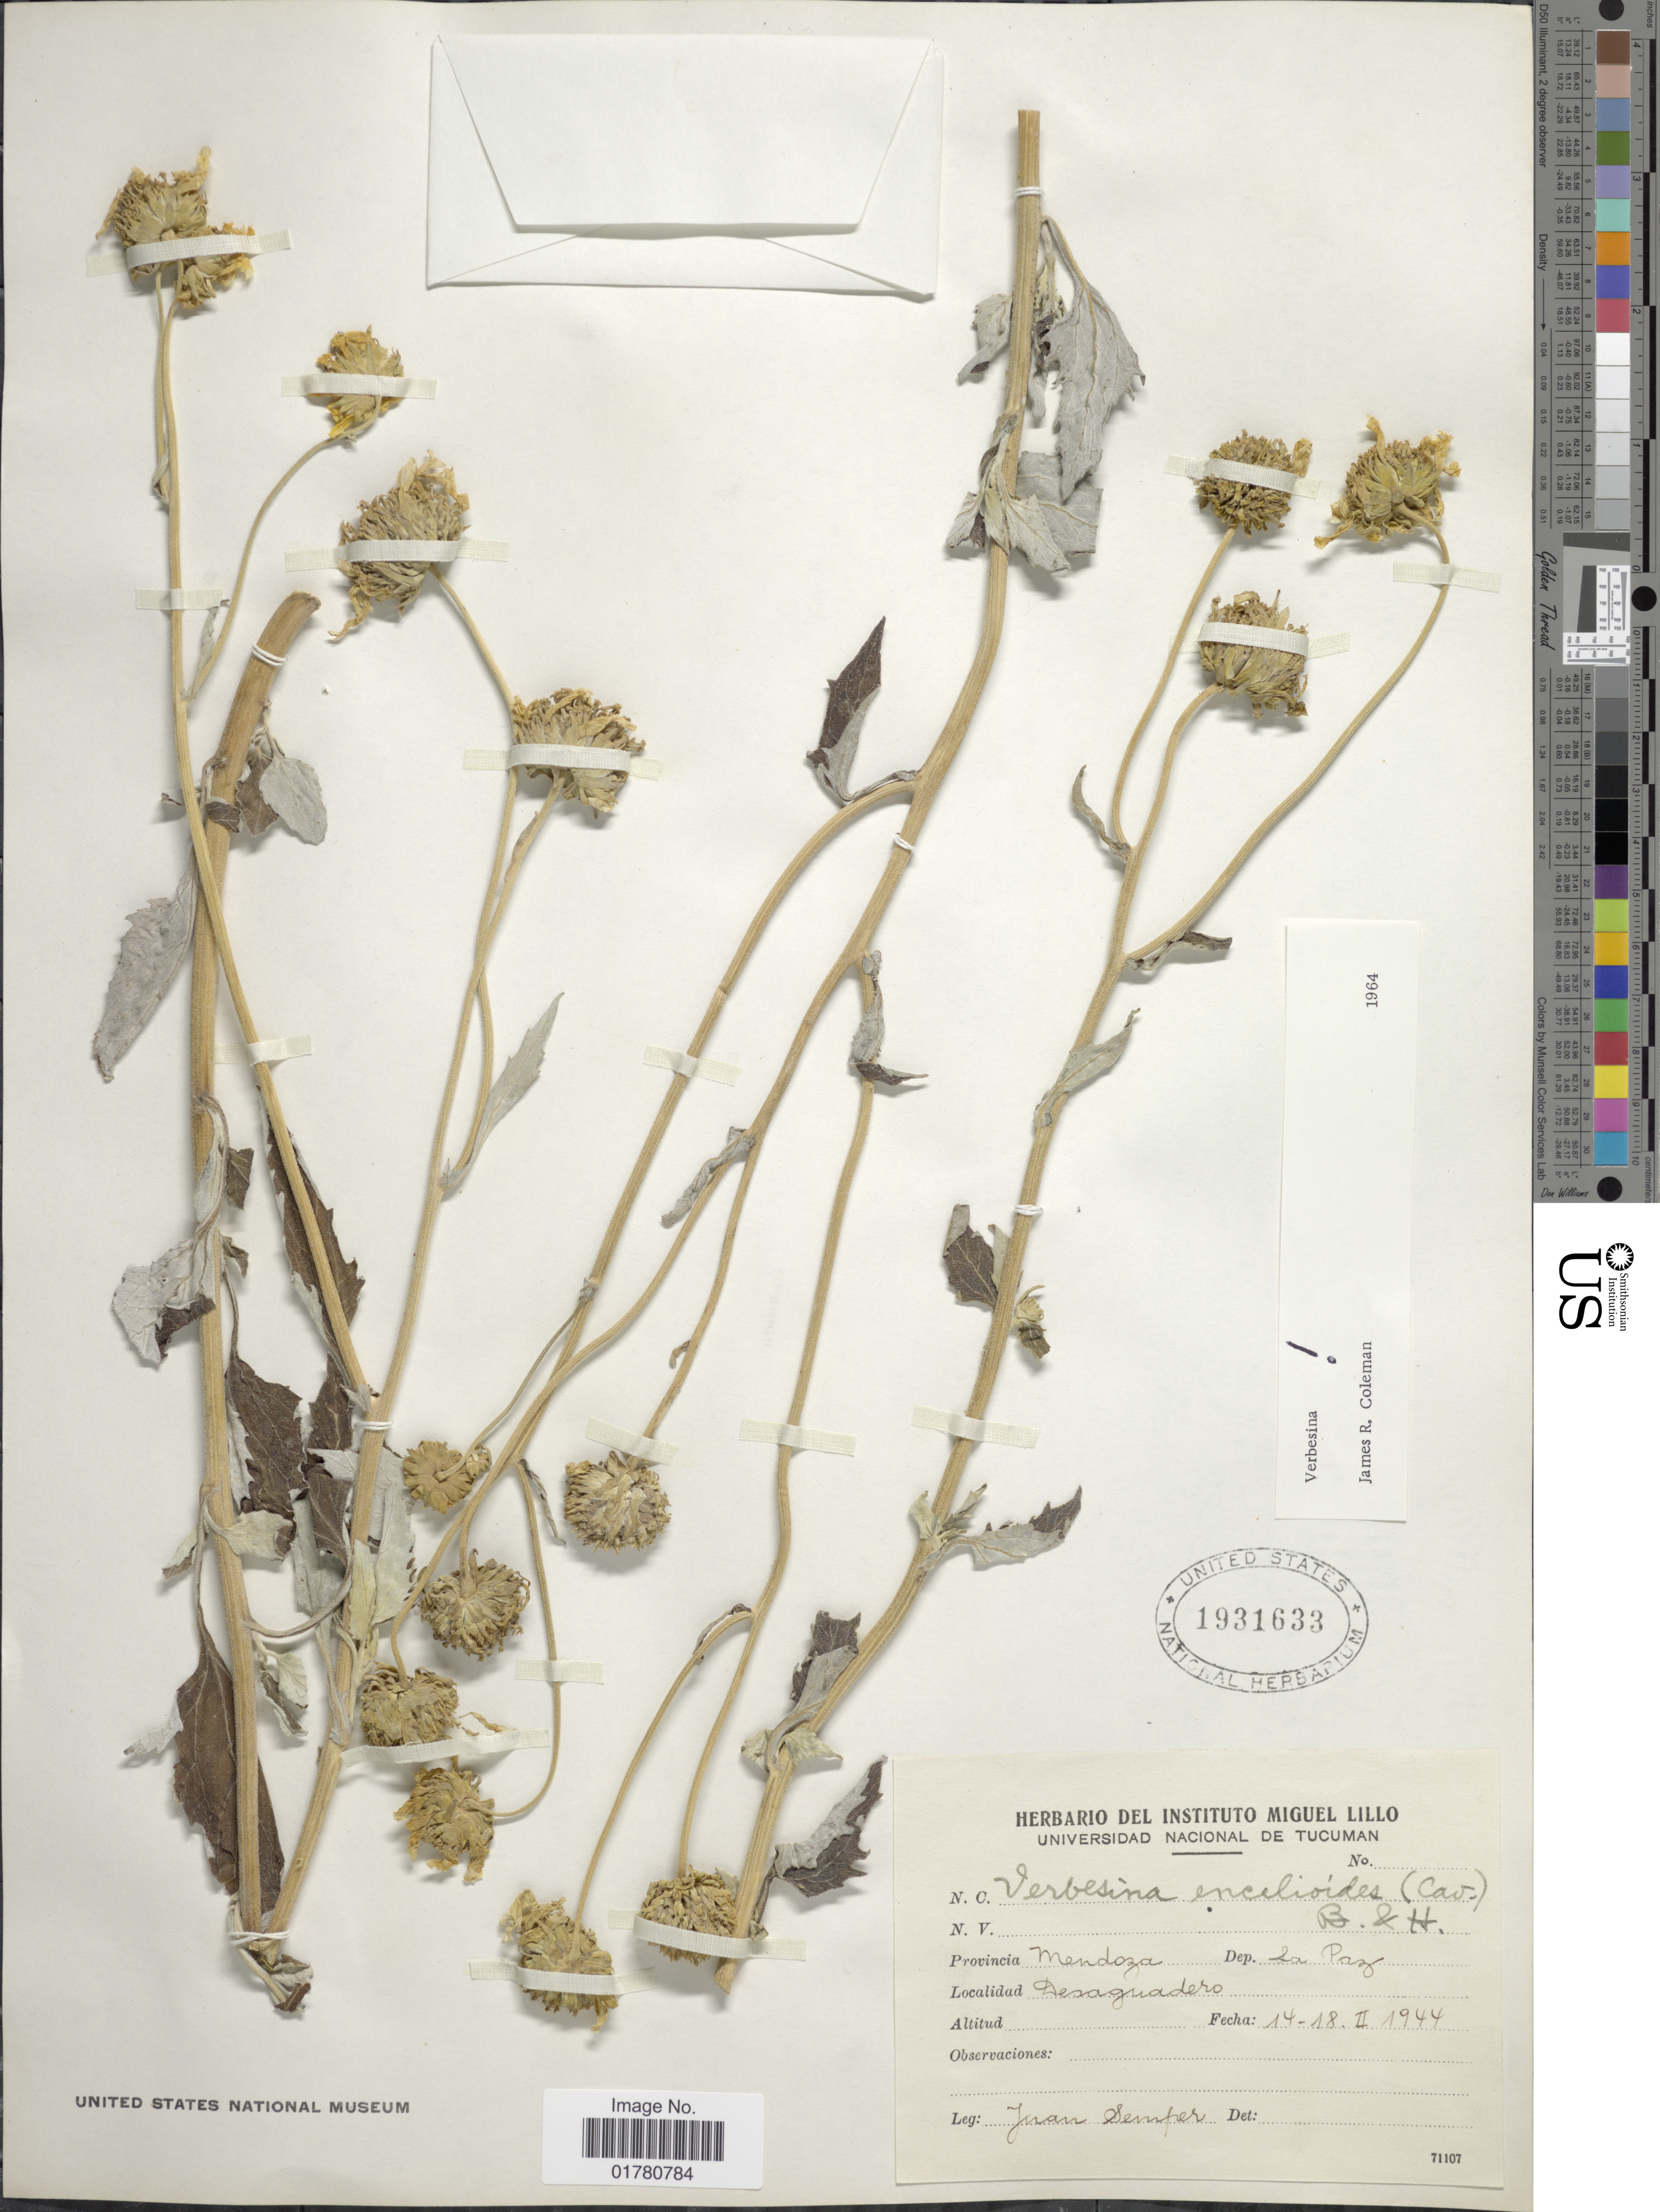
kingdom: Plantae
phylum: Tracheophyta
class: Magnoliopsida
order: Asterales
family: Asteraceae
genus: Verbesina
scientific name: Verbesina encelioides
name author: (Cav.) Benth. & Hook. ex A. Gray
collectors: J. Semfer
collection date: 1944-02-14/1944-02-18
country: Argentina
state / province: Mendoza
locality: Dep La Paz, Desaguadero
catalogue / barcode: US 1931633